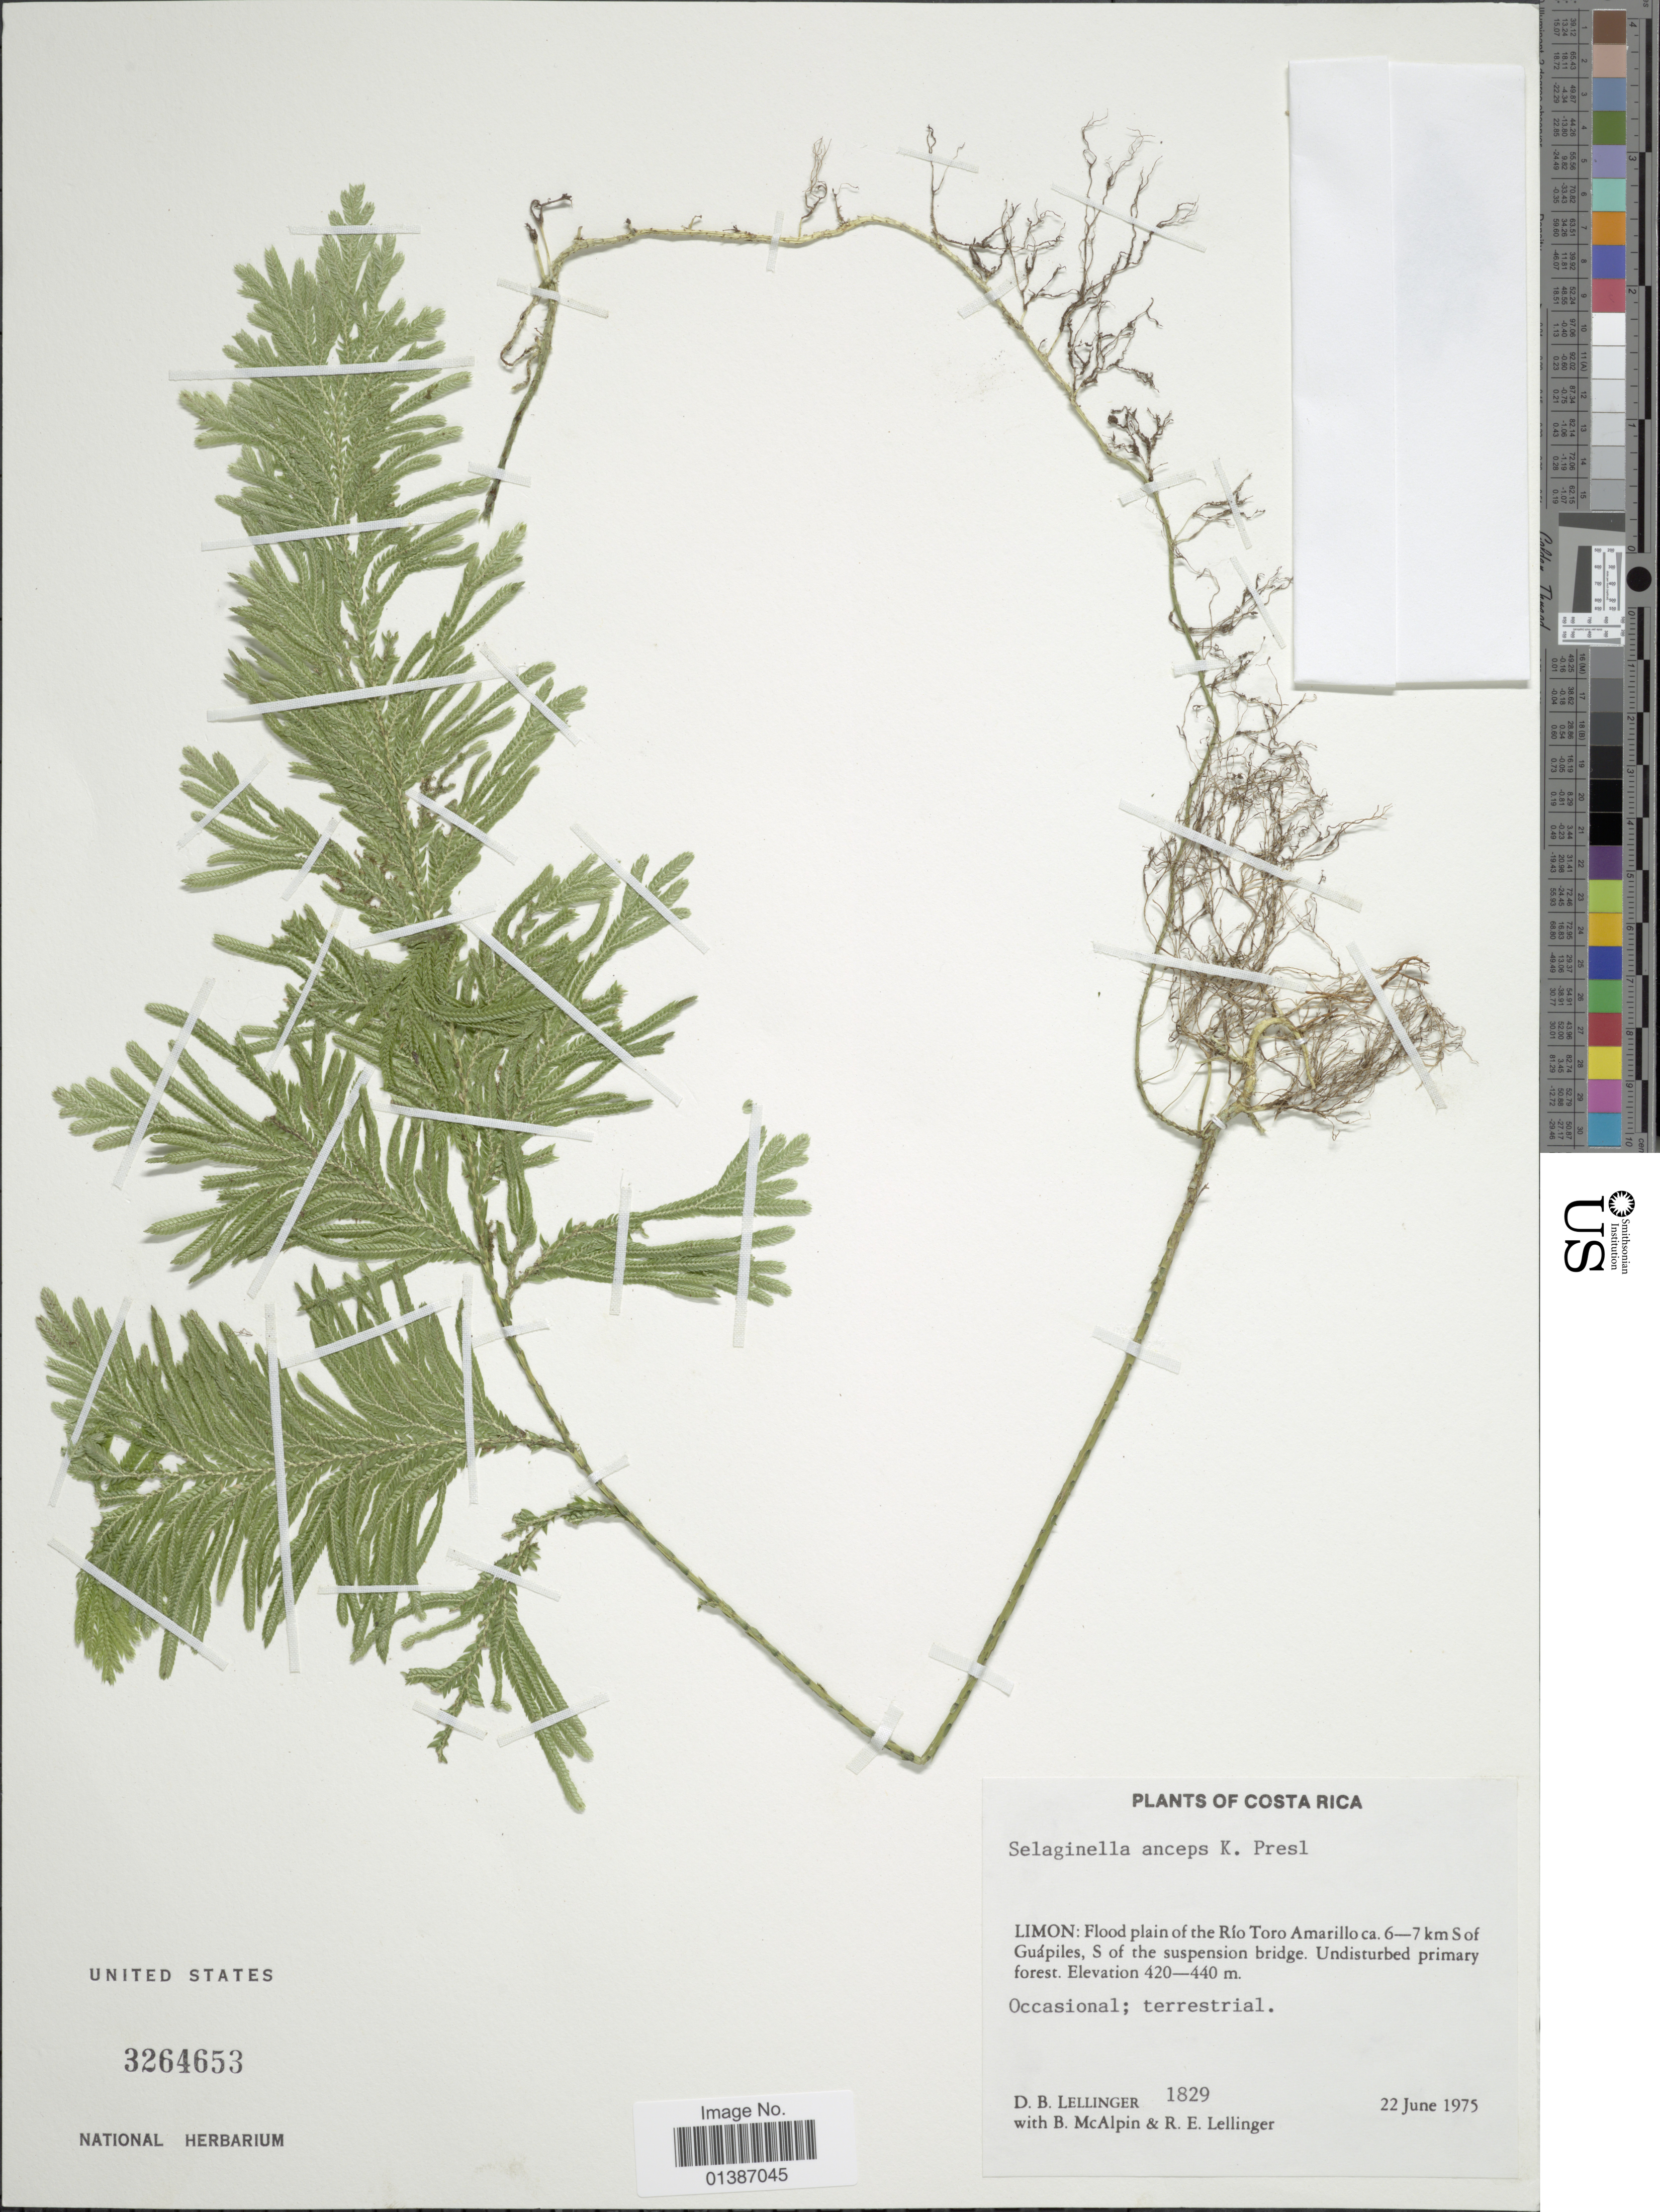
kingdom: Plantae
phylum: Tracheophyta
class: Lycopodiopsida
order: Selaginellales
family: Selaginellaceae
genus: Selaginella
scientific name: Selaginella anceps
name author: (C. Presl)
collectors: D. B. Lellinger, B. Mcalpin & R. E. Lellinger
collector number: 1829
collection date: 1975-06-22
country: Costa Rica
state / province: Limón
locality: Limon: Flood plain of the Río Toro Amarillo ca. 6-7 km S of Guápiles, S of the suspension bridge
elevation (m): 420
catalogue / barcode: US 3264653